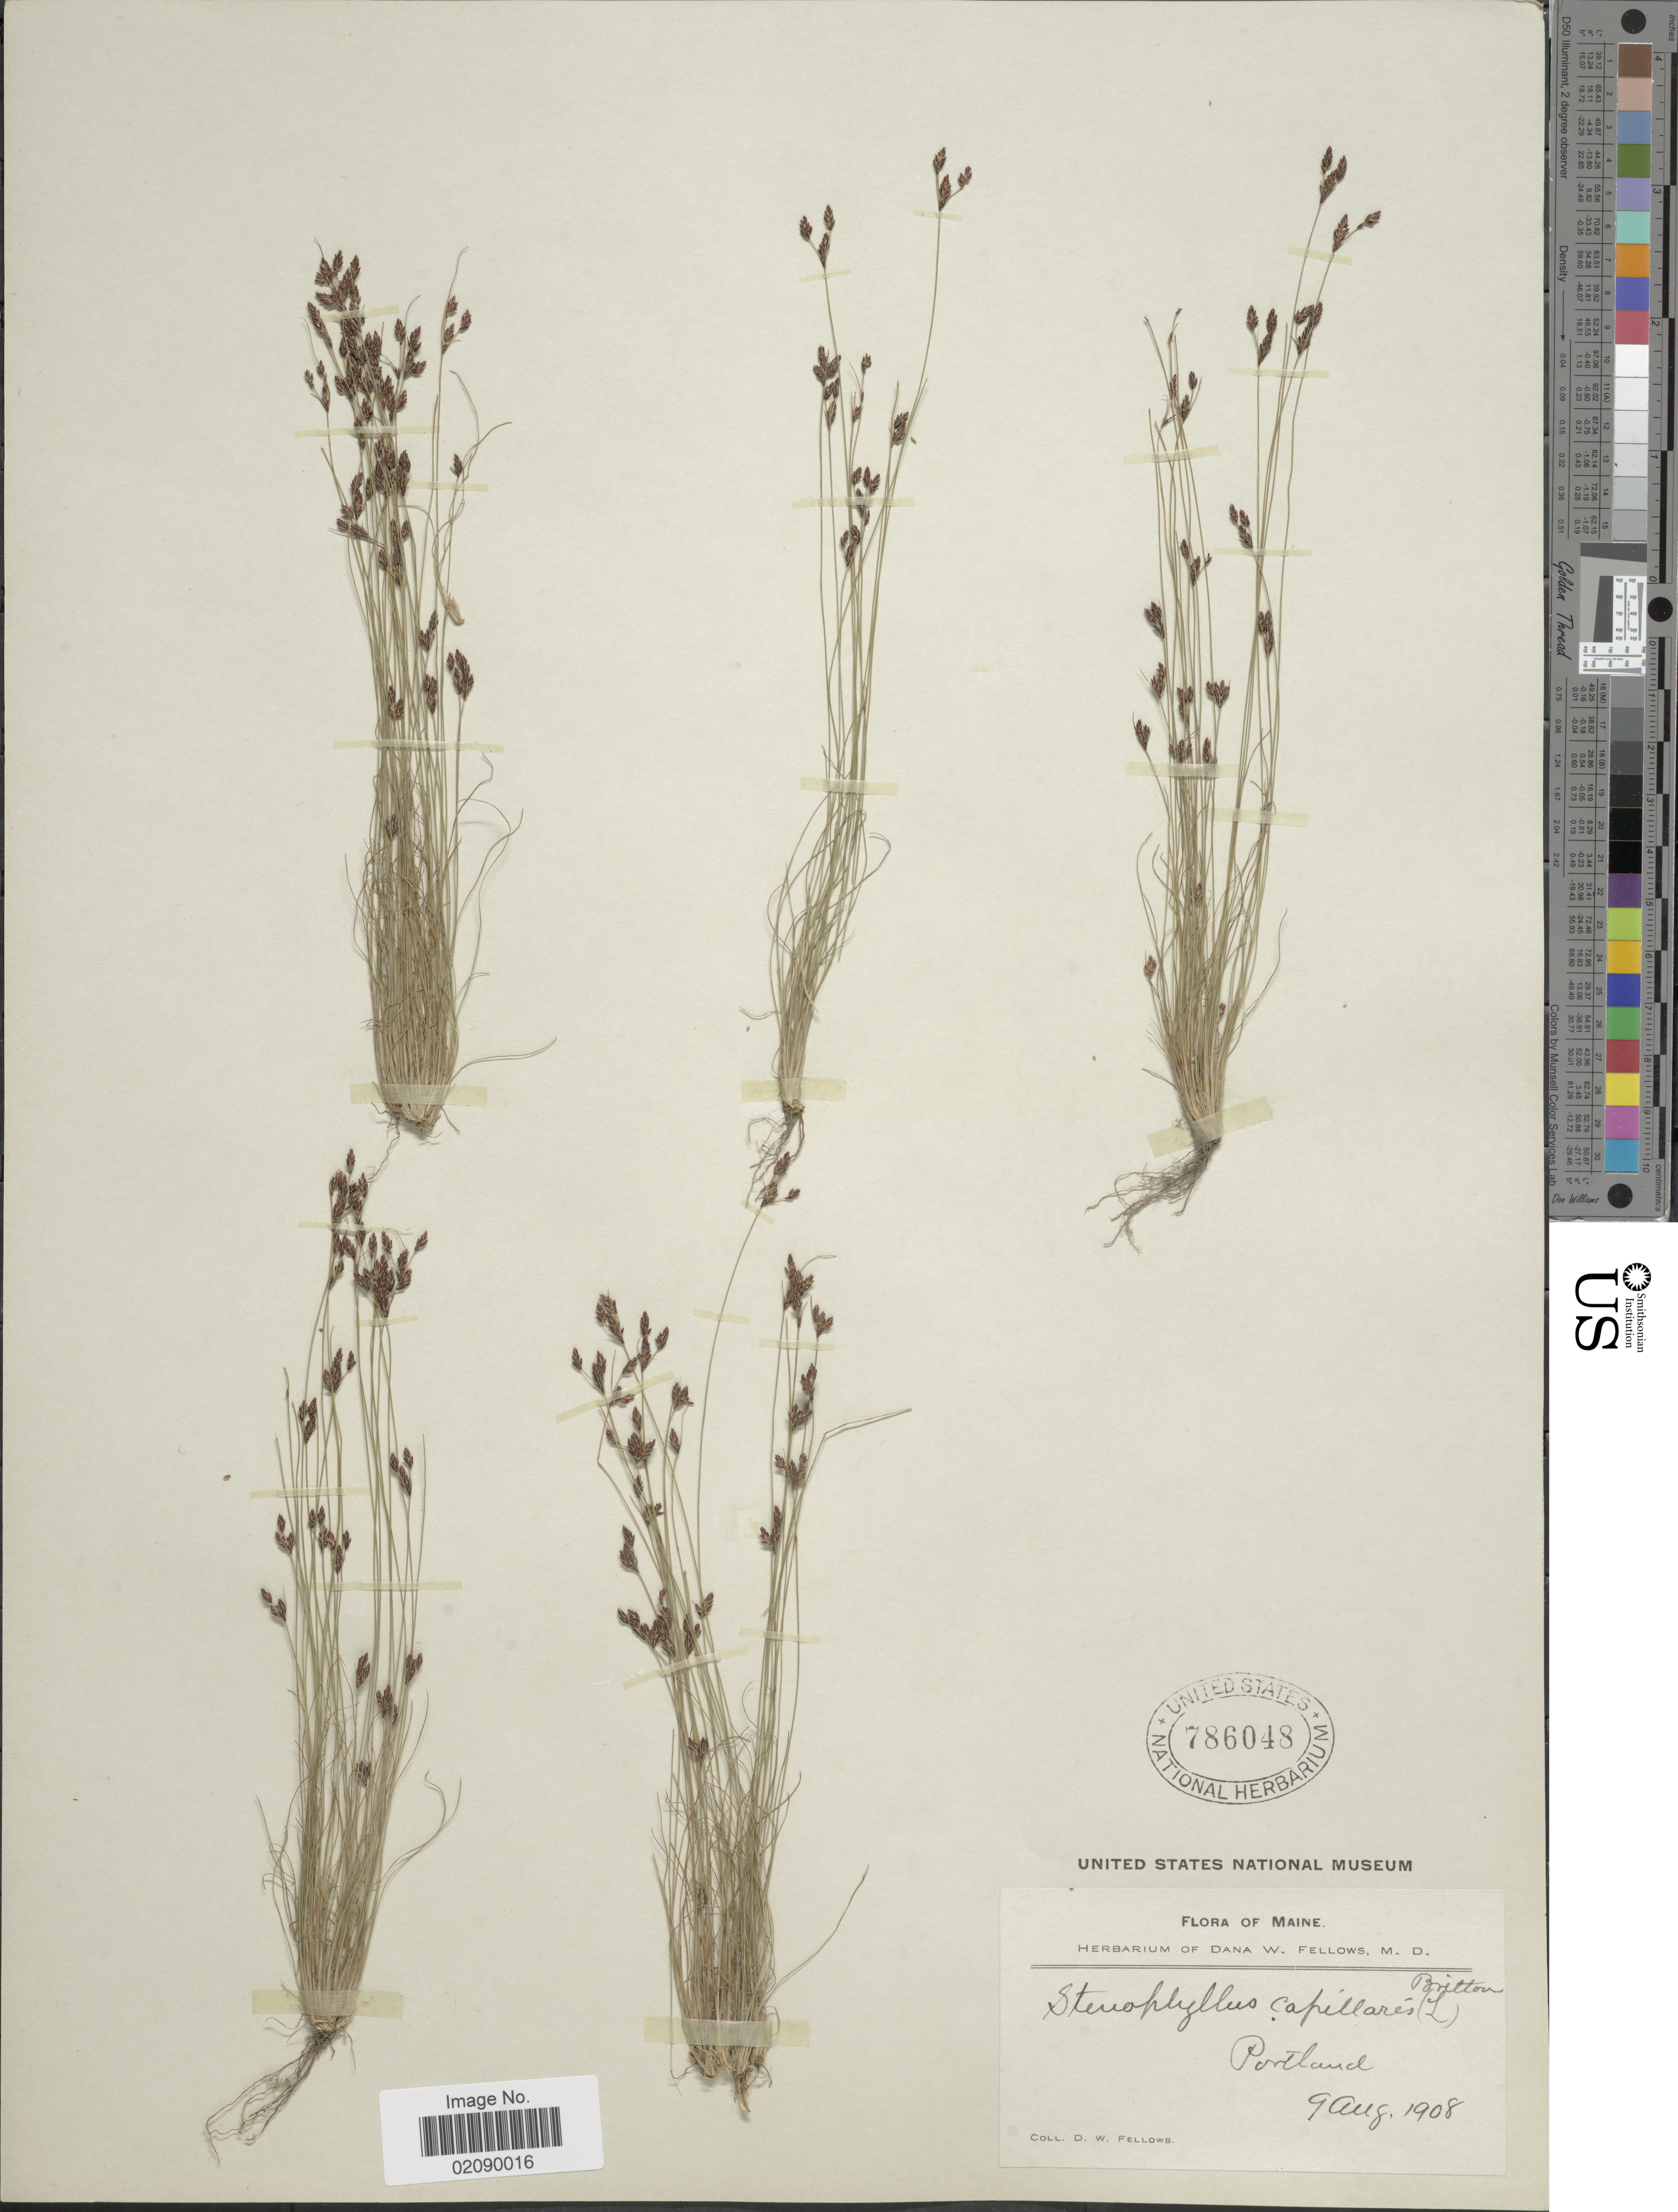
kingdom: Plantae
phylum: Tracheophyta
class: Liliopsida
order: Poales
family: Cyperaceae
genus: Bulbostylis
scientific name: Bulbostylis capillaris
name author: (L.) Kunth ex C.B. Clarke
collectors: D. W. Fellows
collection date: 1908-08-09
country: United States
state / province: Maine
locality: Portland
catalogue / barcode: US 786048